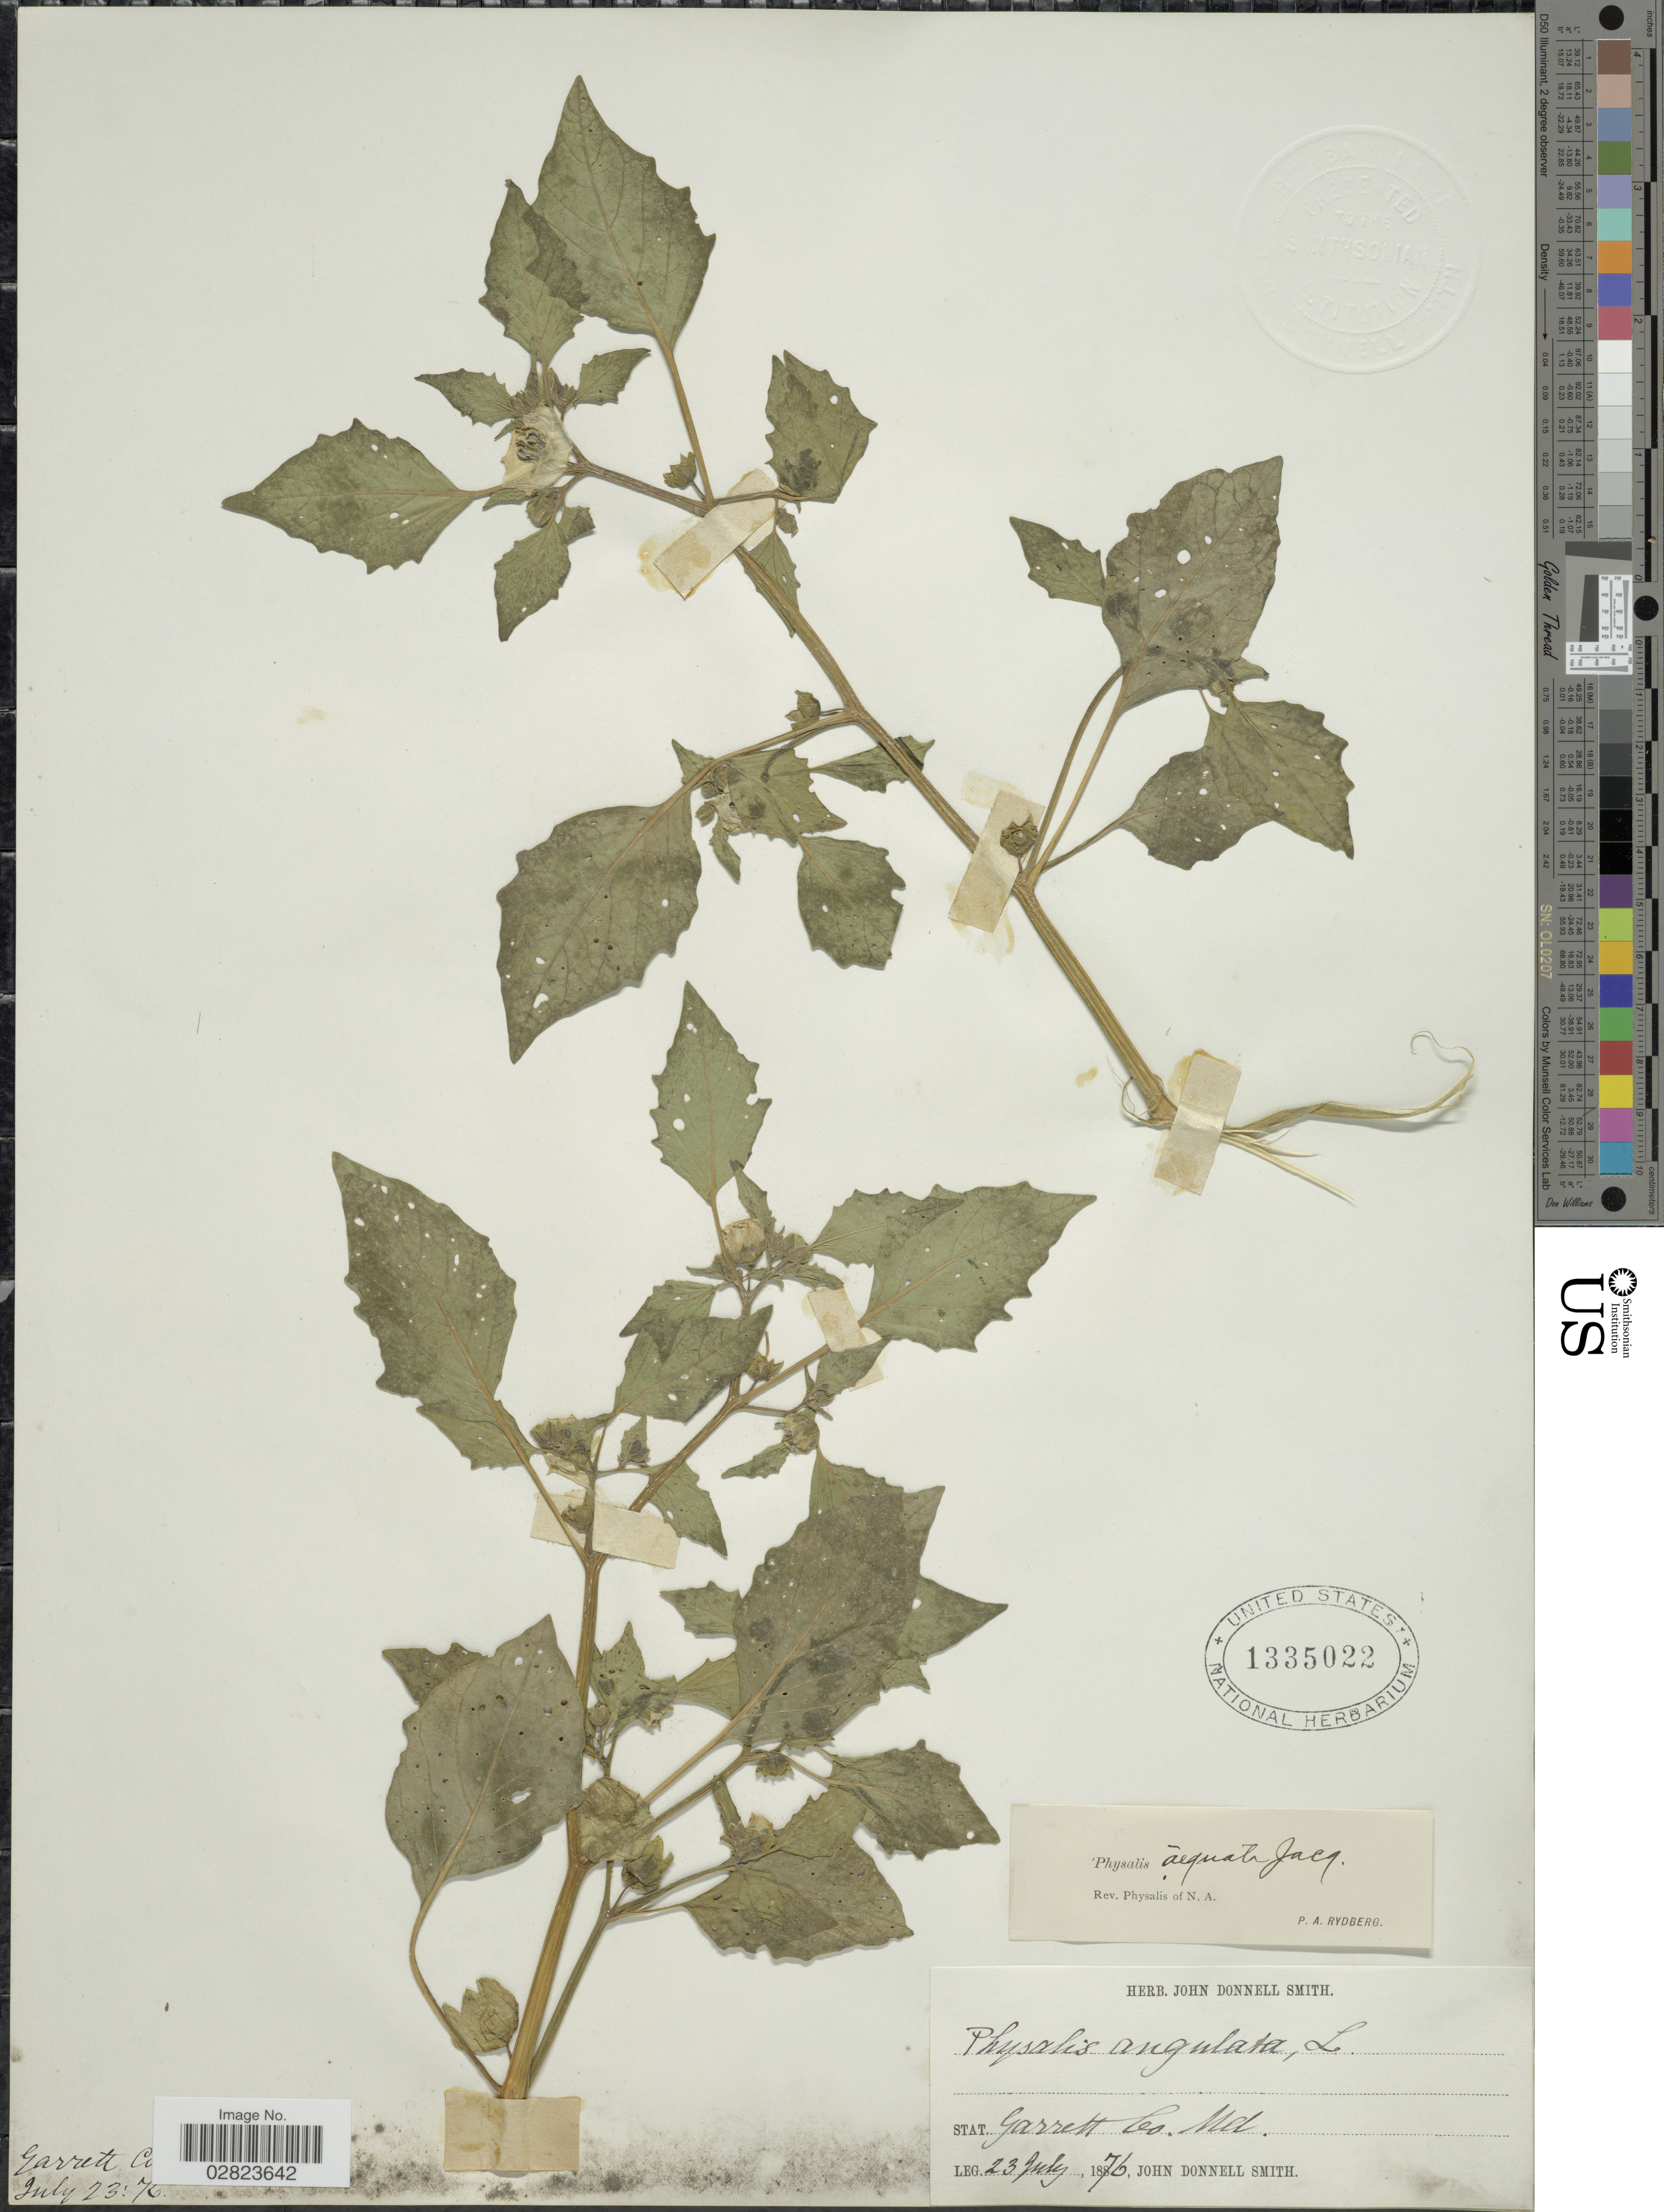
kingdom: Plantae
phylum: Tracheophyta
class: Magnoliopsida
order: Solanales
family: Solanaceae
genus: Physalis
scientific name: Physalis ixocarpa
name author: Brot. ex Hornem.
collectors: J. Donnell Smith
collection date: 1876-07-23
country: United States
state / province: Maryland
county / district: Garrett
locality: Garrett Co.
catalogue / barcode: US 1335022